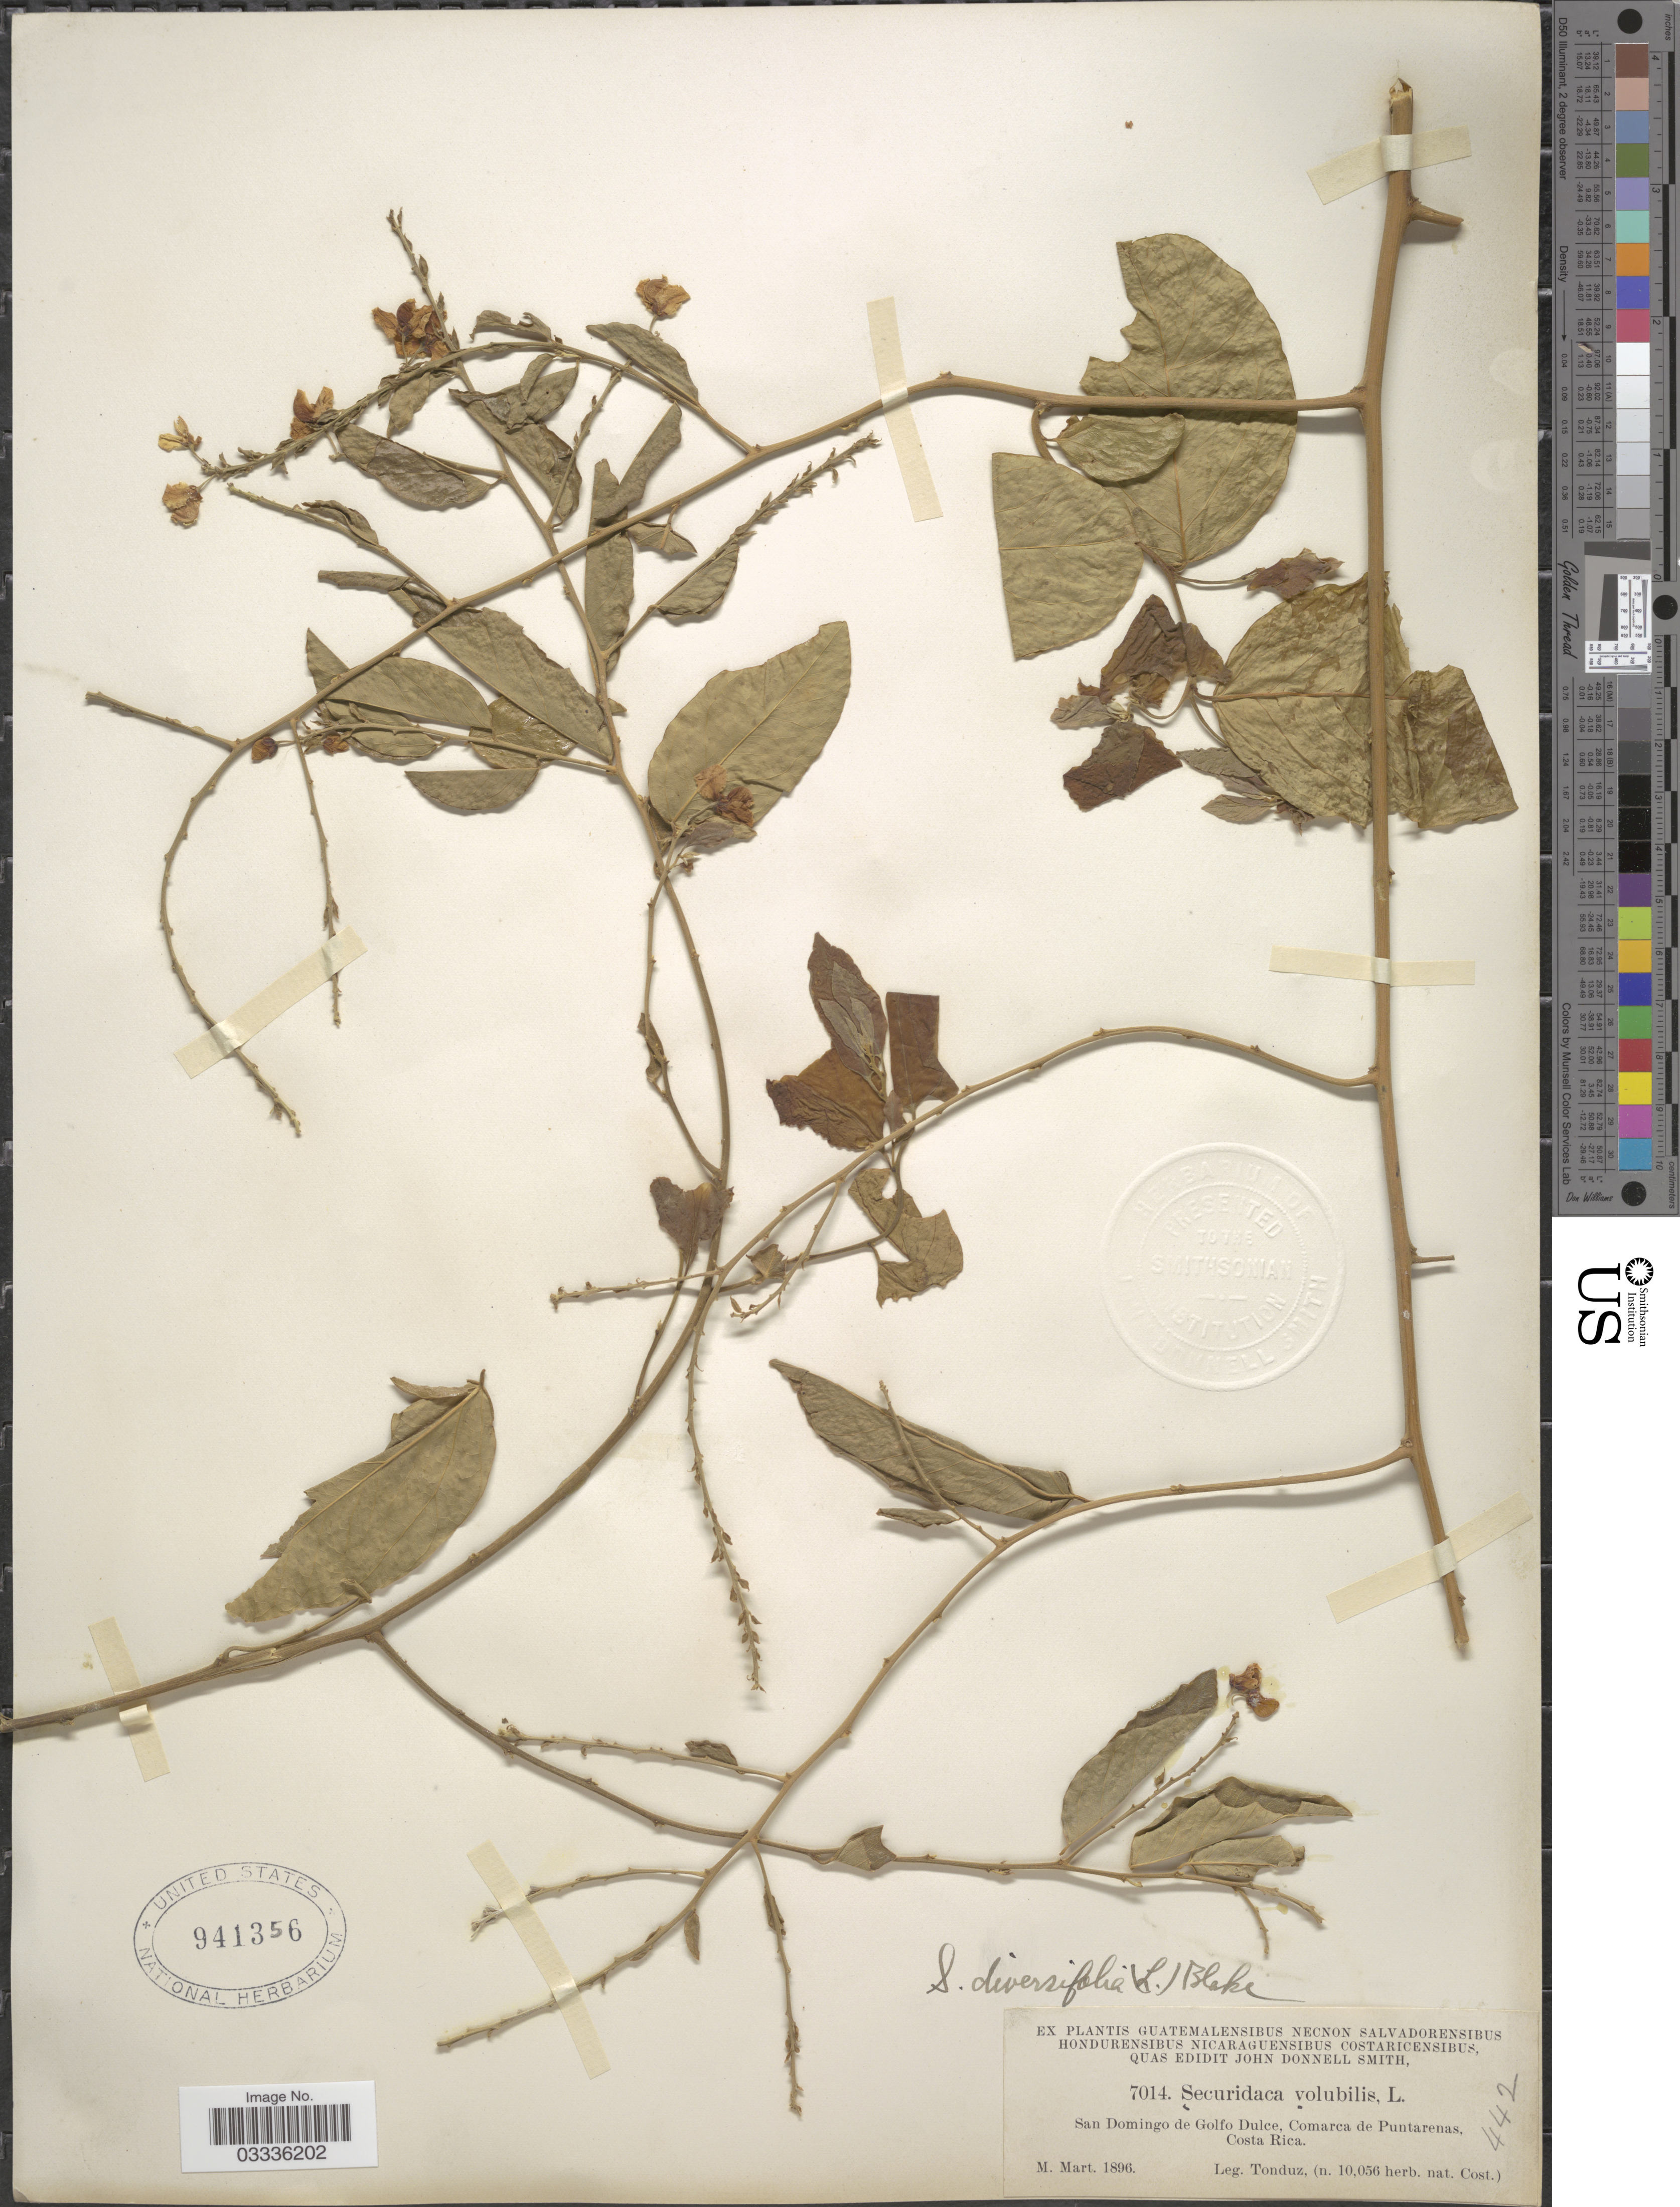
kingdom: Plantae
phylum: Tracheophyta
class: Magnoliopsida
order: Fabales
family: Polygalaceae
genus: Securidaca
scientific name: Securidaca diversifolia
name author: (L.) S.F. Blake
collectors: Tonduz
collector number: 7014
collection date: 1896-03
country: Costa Rica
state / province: Puntarenas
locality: San Domingo de Golfo Dulce, Comarca de Puntarenas.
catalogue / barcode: US 941356